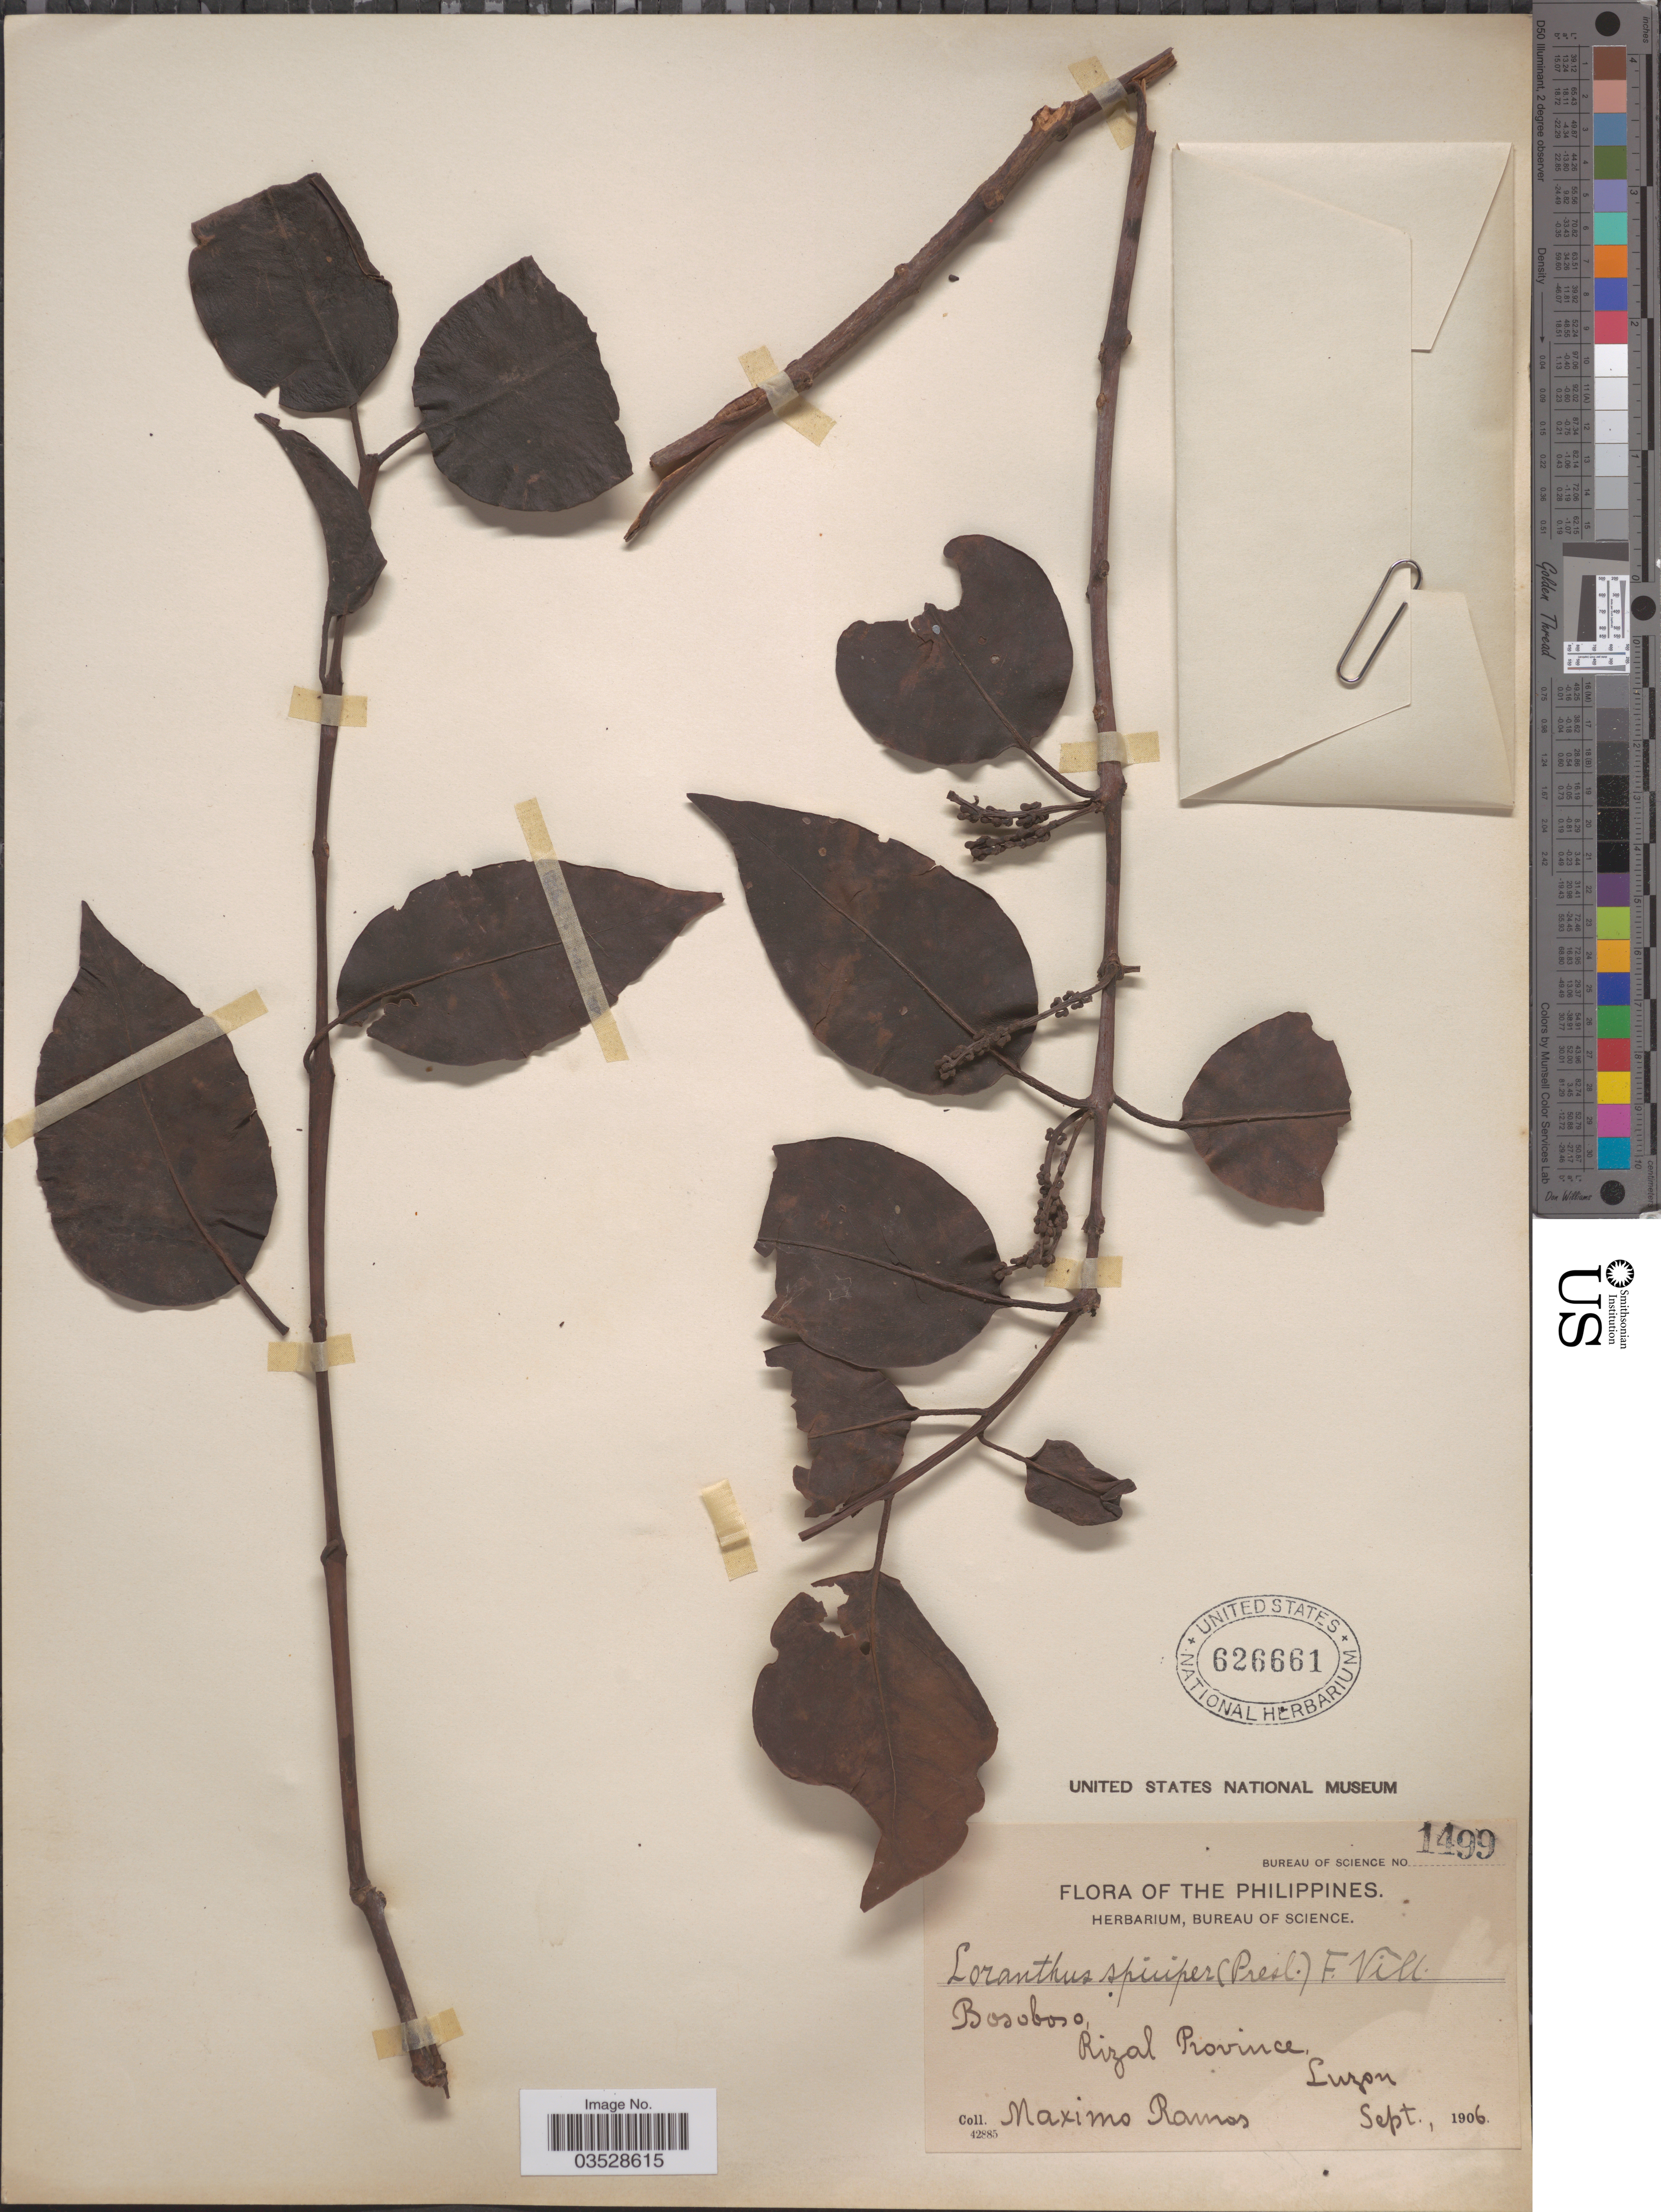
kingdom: Plantae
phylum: Tracheophyta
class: Magnoliopsida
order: Santalales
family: Loranthaceae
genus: Loranthus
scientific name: Loranthus pentapetalus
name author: Roxb.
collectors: M. Ramos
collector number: Bureau of Science 1499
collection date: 1906-09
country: Philippines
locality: Bosoboso, Rizal Province, Luzon.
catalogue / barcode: US 626661